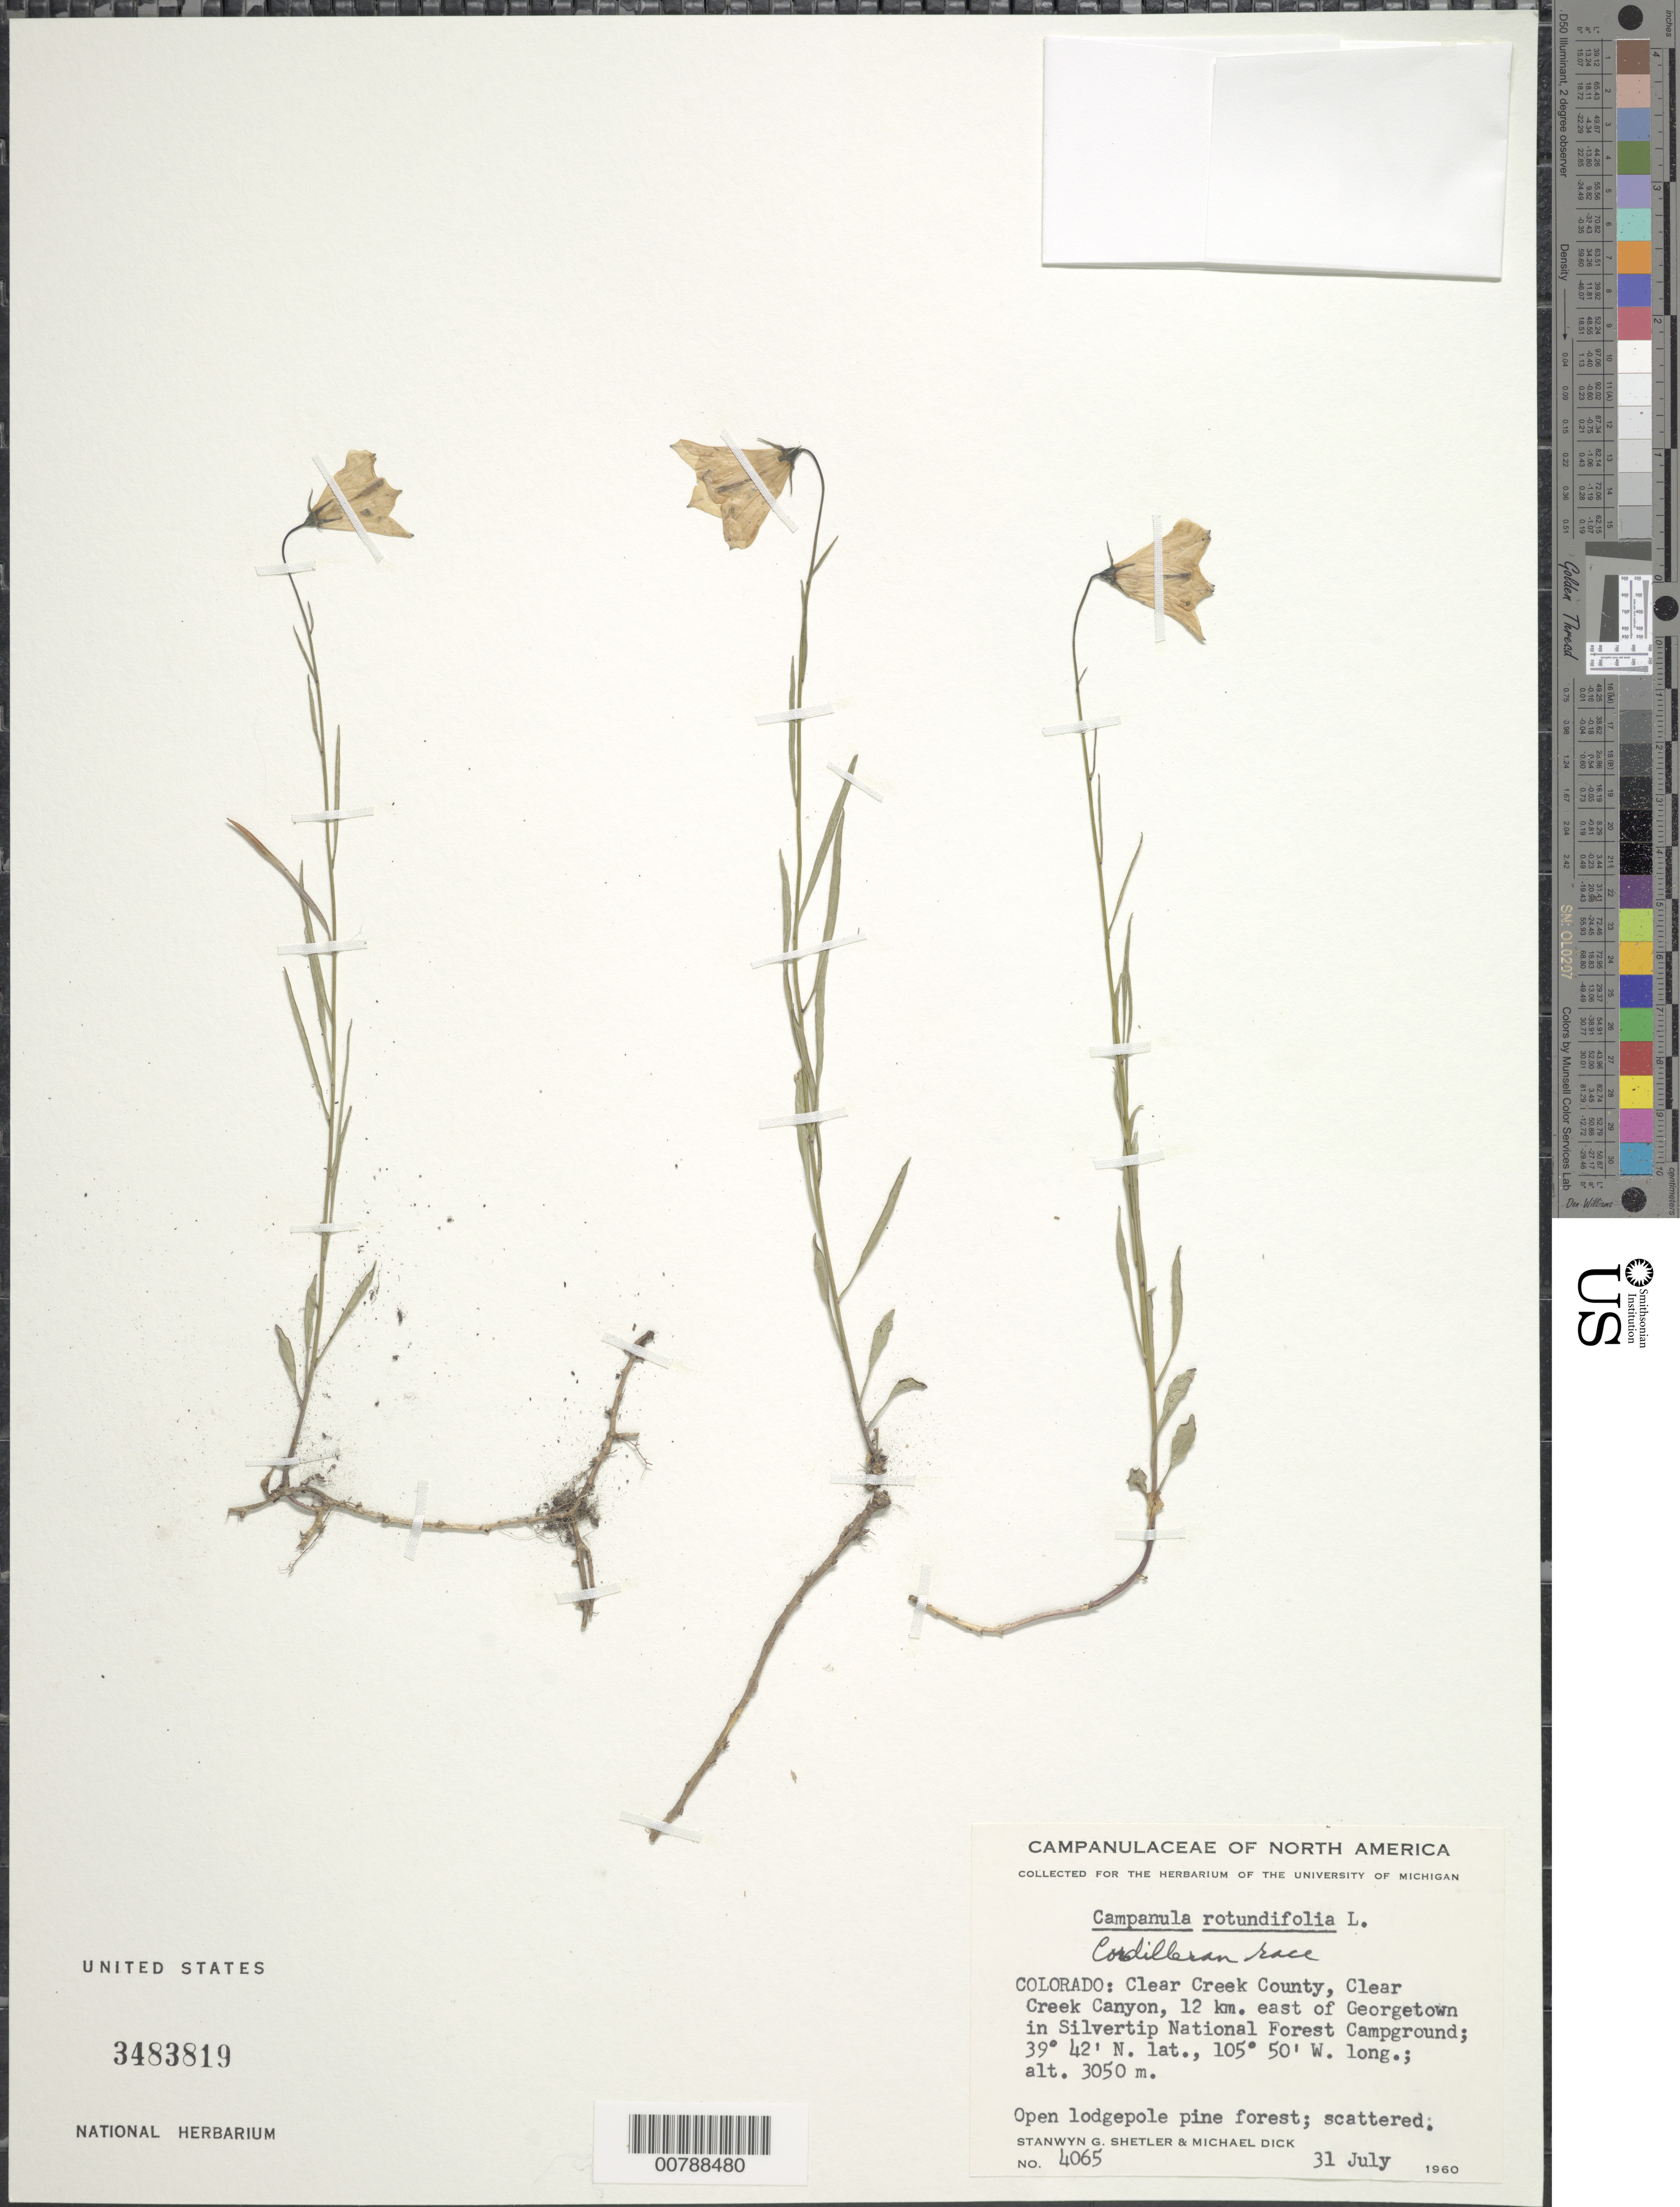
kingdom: Plantae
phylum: Tracheophyta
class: Magnoliopsida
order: Asterales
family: Campanulaceae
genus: Campanula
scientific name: Campanula rotundifolia L. Cordilleran race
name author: L.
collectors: S. Shetler & M. Dick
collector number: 4065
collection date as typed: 31 july 1960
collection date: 1960-07-31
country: United States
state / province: Colorado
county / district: Clear Creek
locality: Clear Creek Canyon, 12 km. east of Georgetown in Silvertip National Forest Campground.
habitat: Open lodgepole pine forest.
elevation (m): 3050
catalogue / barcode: US 3483819